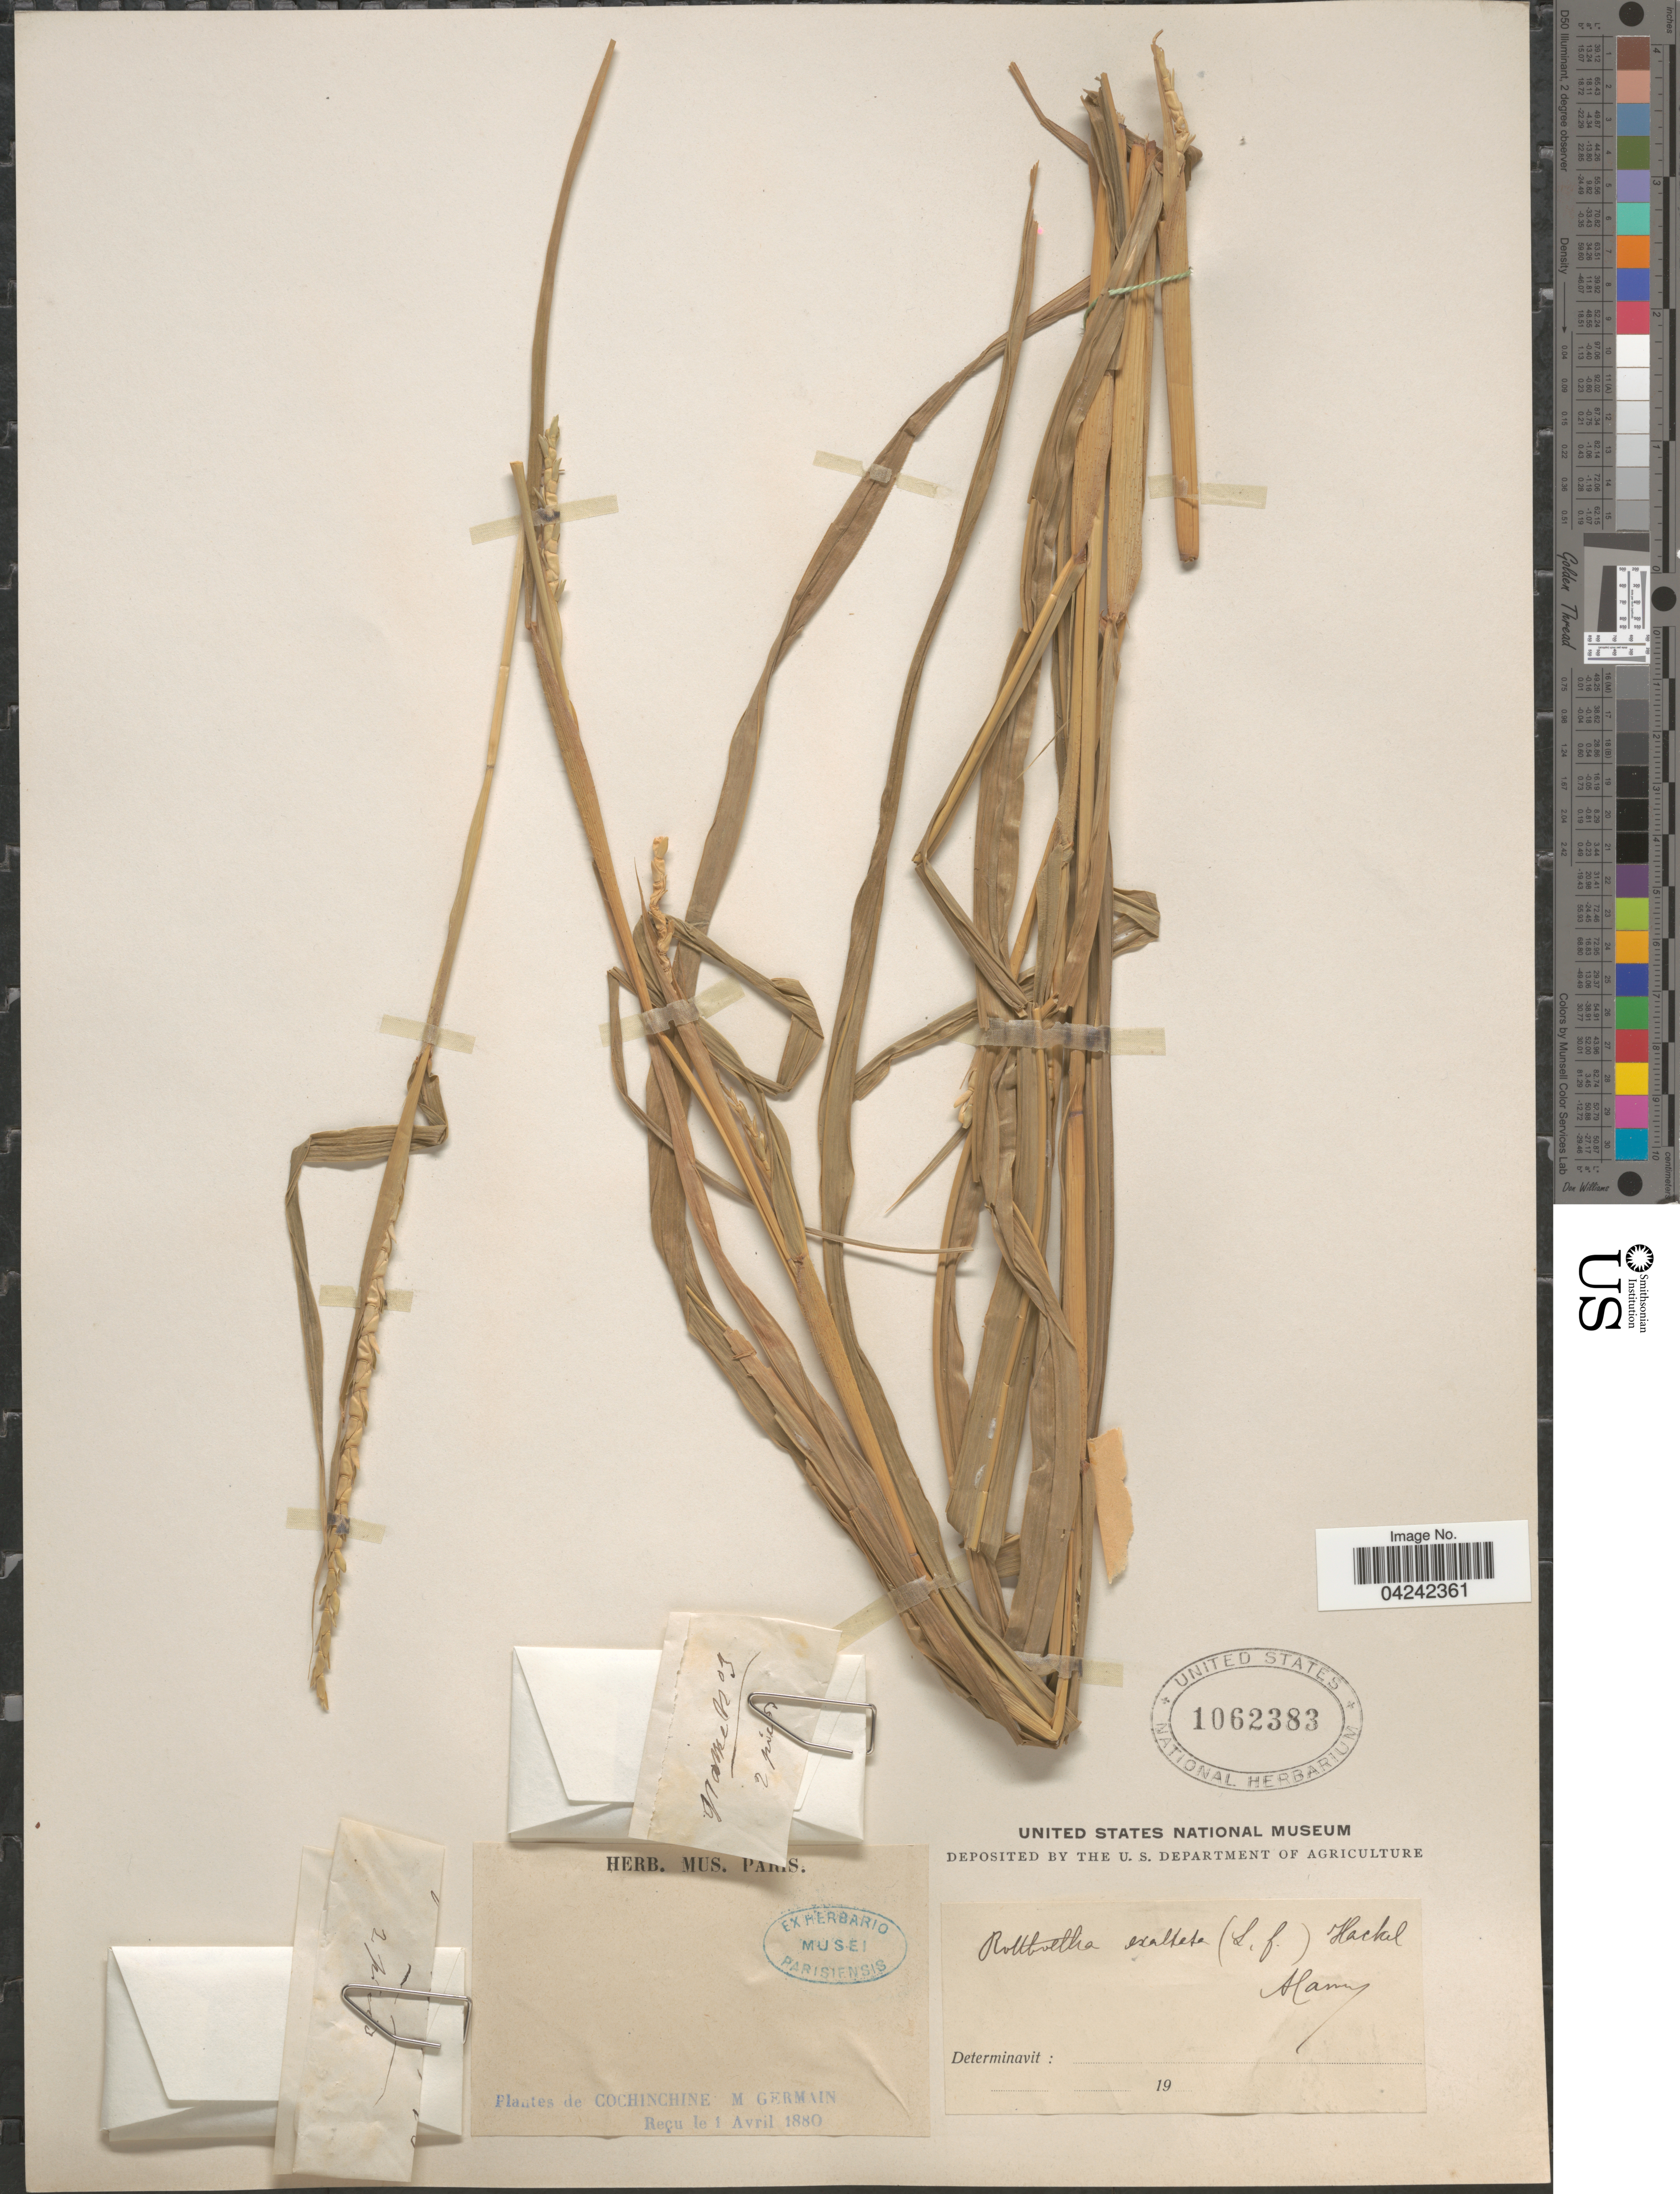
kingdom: Plantae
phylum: Tracheophyta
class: Liliopsida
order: Poales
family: Poaceae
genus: Rottboellia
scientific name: Rottboellia cochinchinensis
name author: (Lour.) Clayton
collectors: M. Germain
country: Vietnam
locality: Cochinchine.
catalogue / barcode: US 1062383